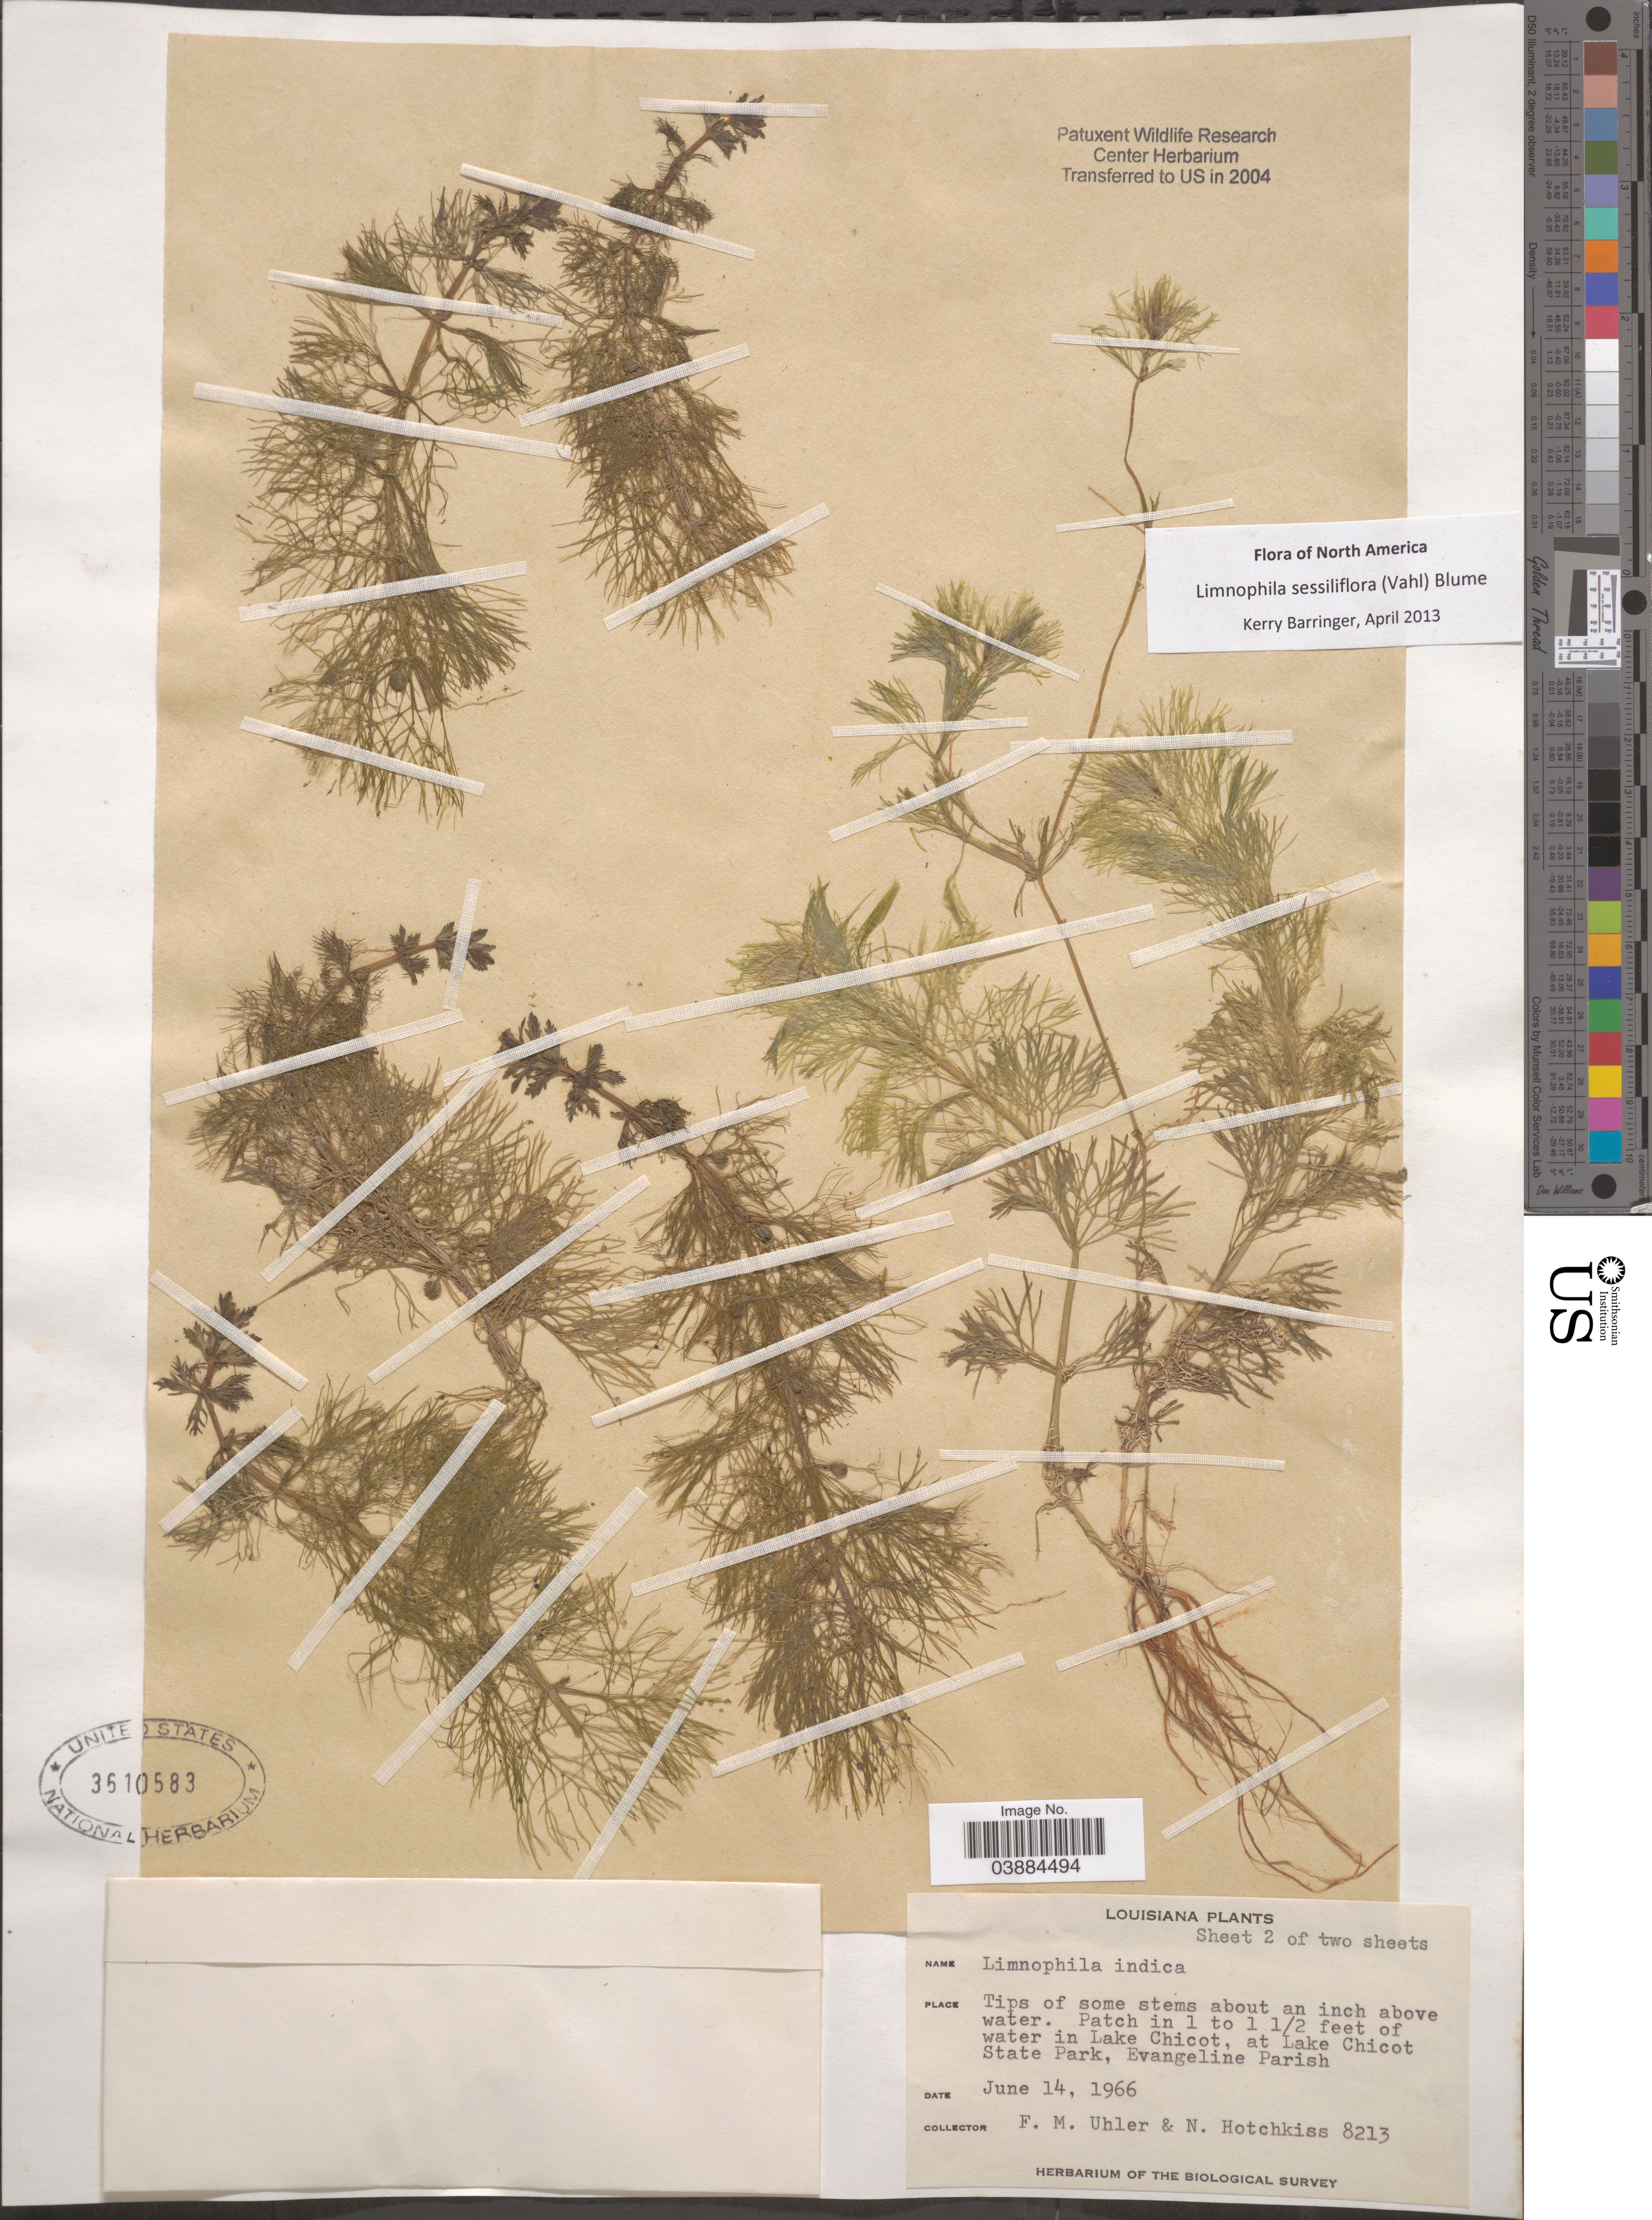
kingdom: Plantae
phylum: Tracheophyta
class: Magnoliopsida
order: Lamiales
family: Plantaginaceae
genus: Limnophila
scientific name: Limnophila sessiliflora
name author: (Vahl) Blume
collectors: F. M. Uhler & N. Hotchkiss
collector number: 8213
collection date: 1966-06-14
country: United States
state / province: Louisiana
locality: Patch in 1 to 1 ½ feet of water in Lake Chicot, at Lake Chicot State Park, Evangeline Parish.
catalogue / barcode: US 3610583